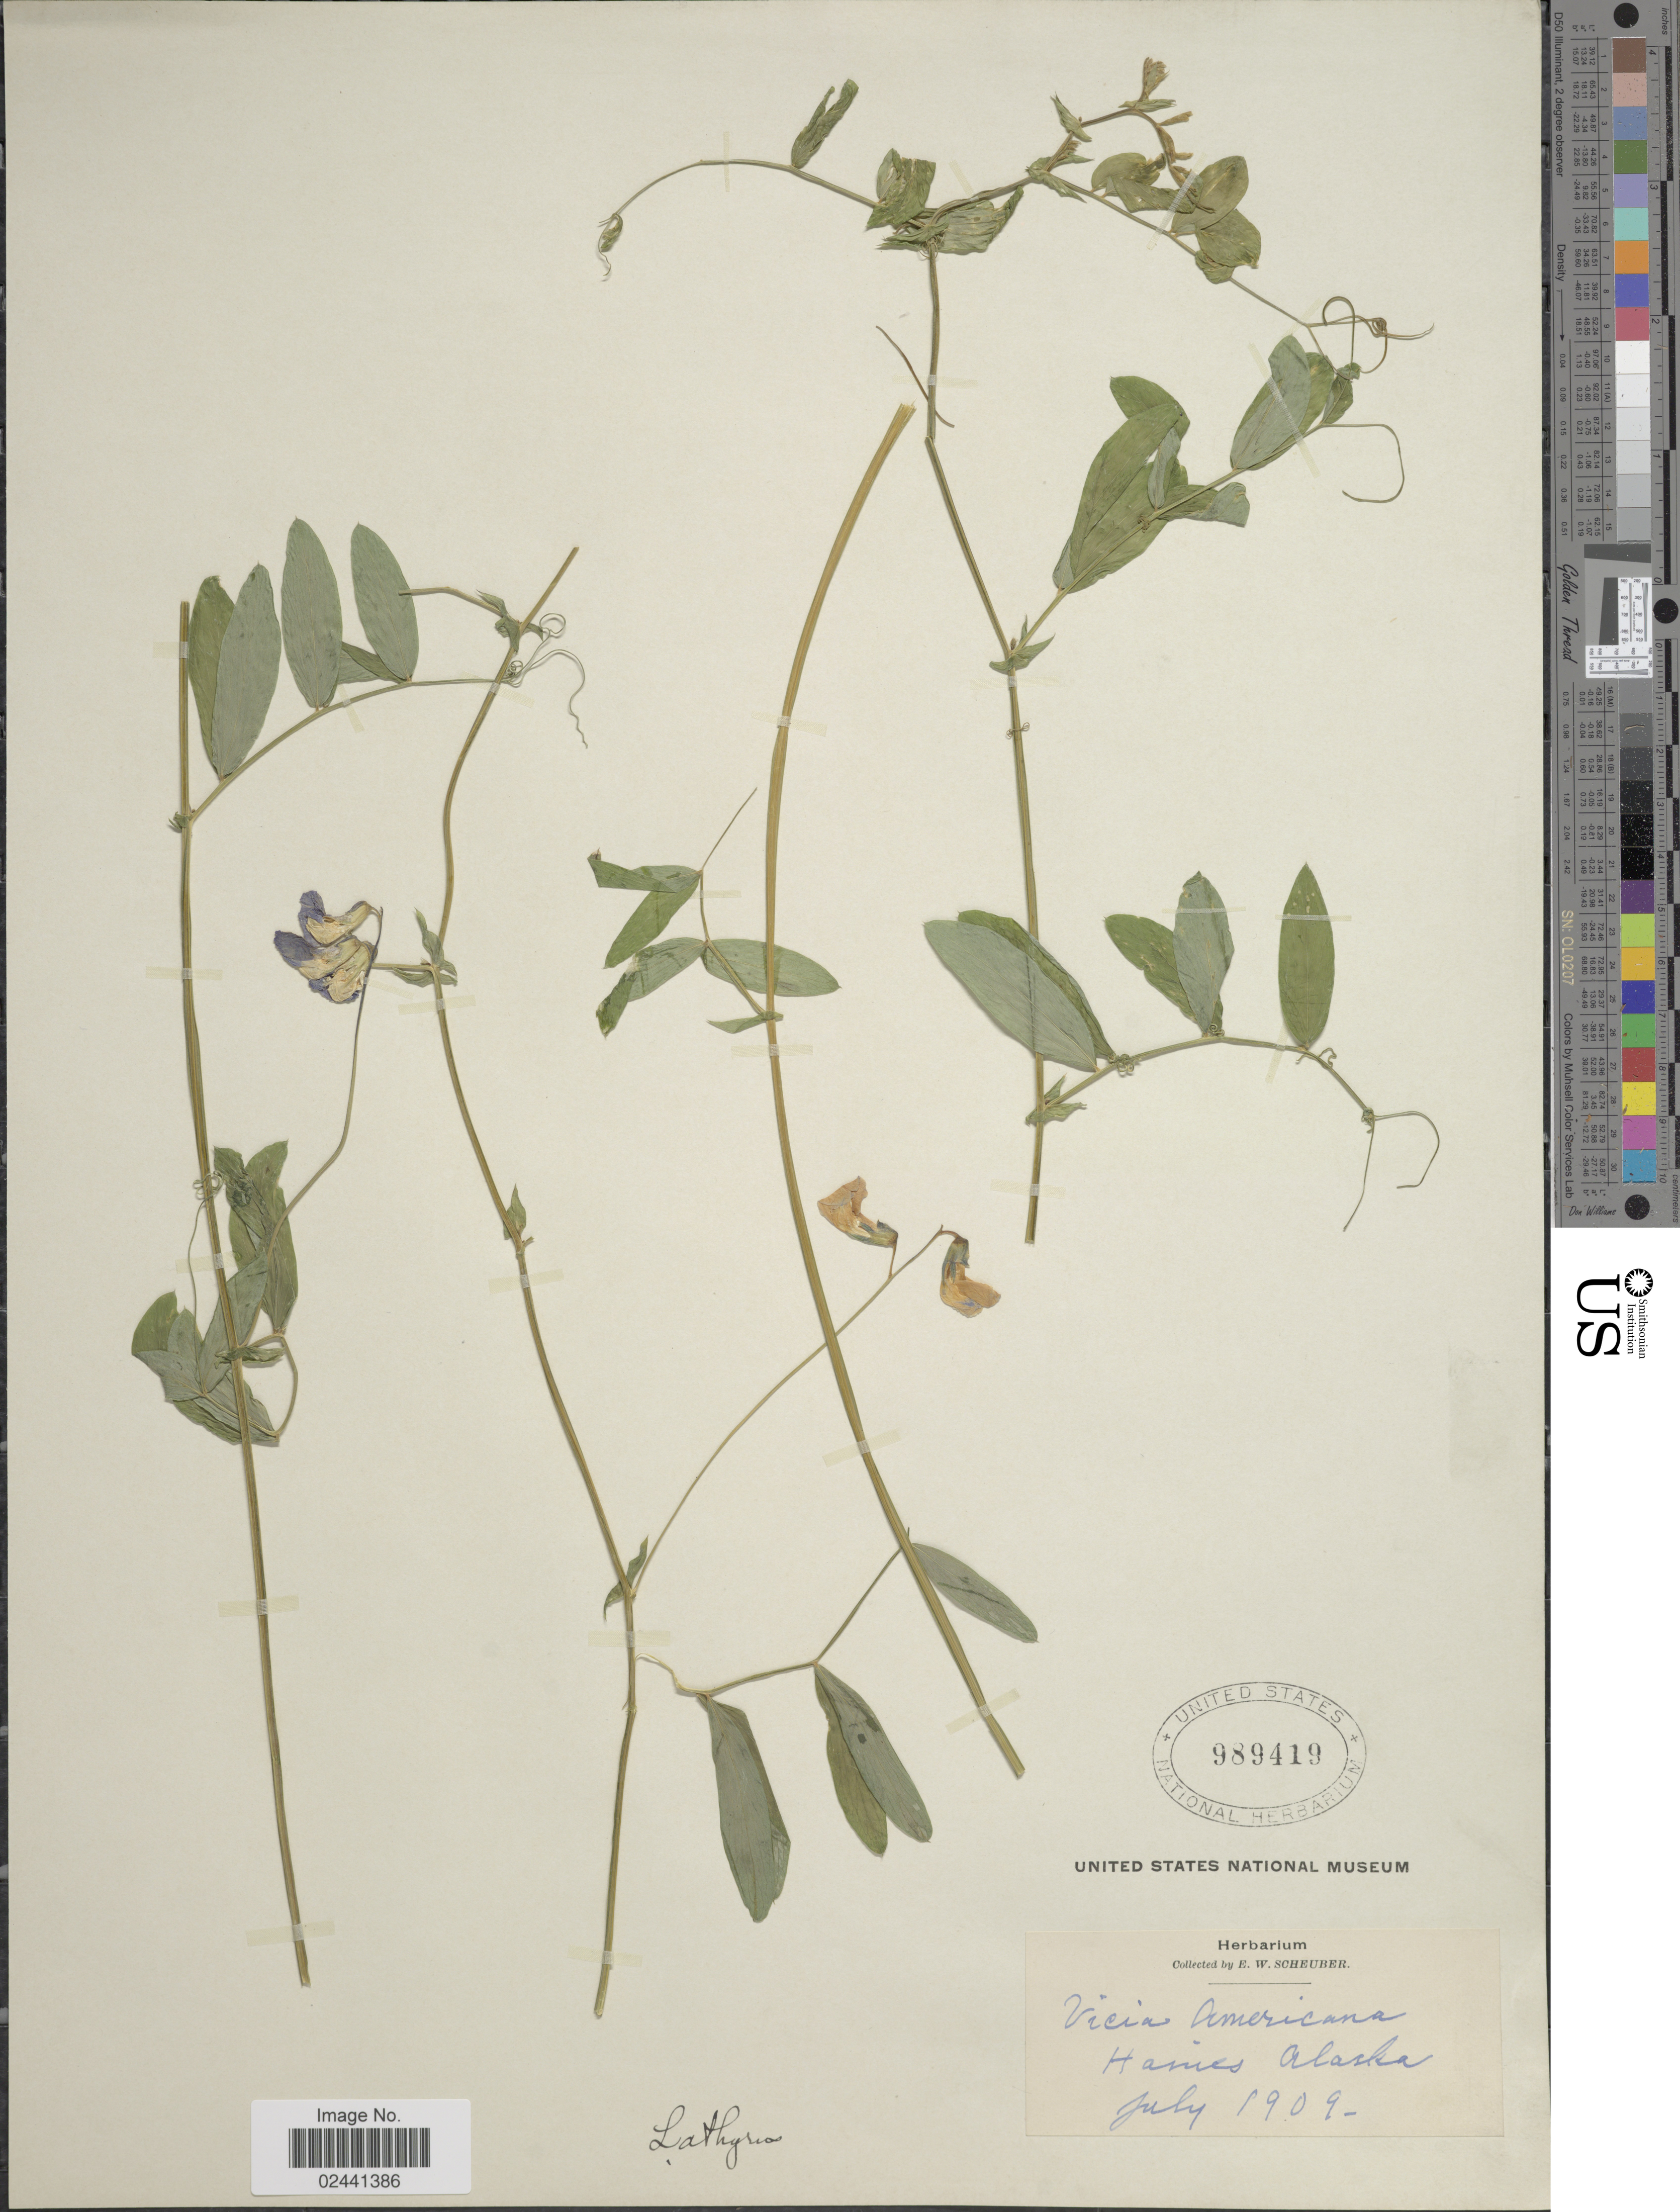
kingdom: Plantae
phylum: Tracheophyta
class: Magnoliopsida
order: Fabales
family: Fabaceae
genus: Lathyrus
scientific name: Lathyrus palustris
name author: L.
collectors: E. Scheuber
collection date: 1909-07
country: United States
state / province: Alaska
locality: Haines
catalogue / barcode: US 989419